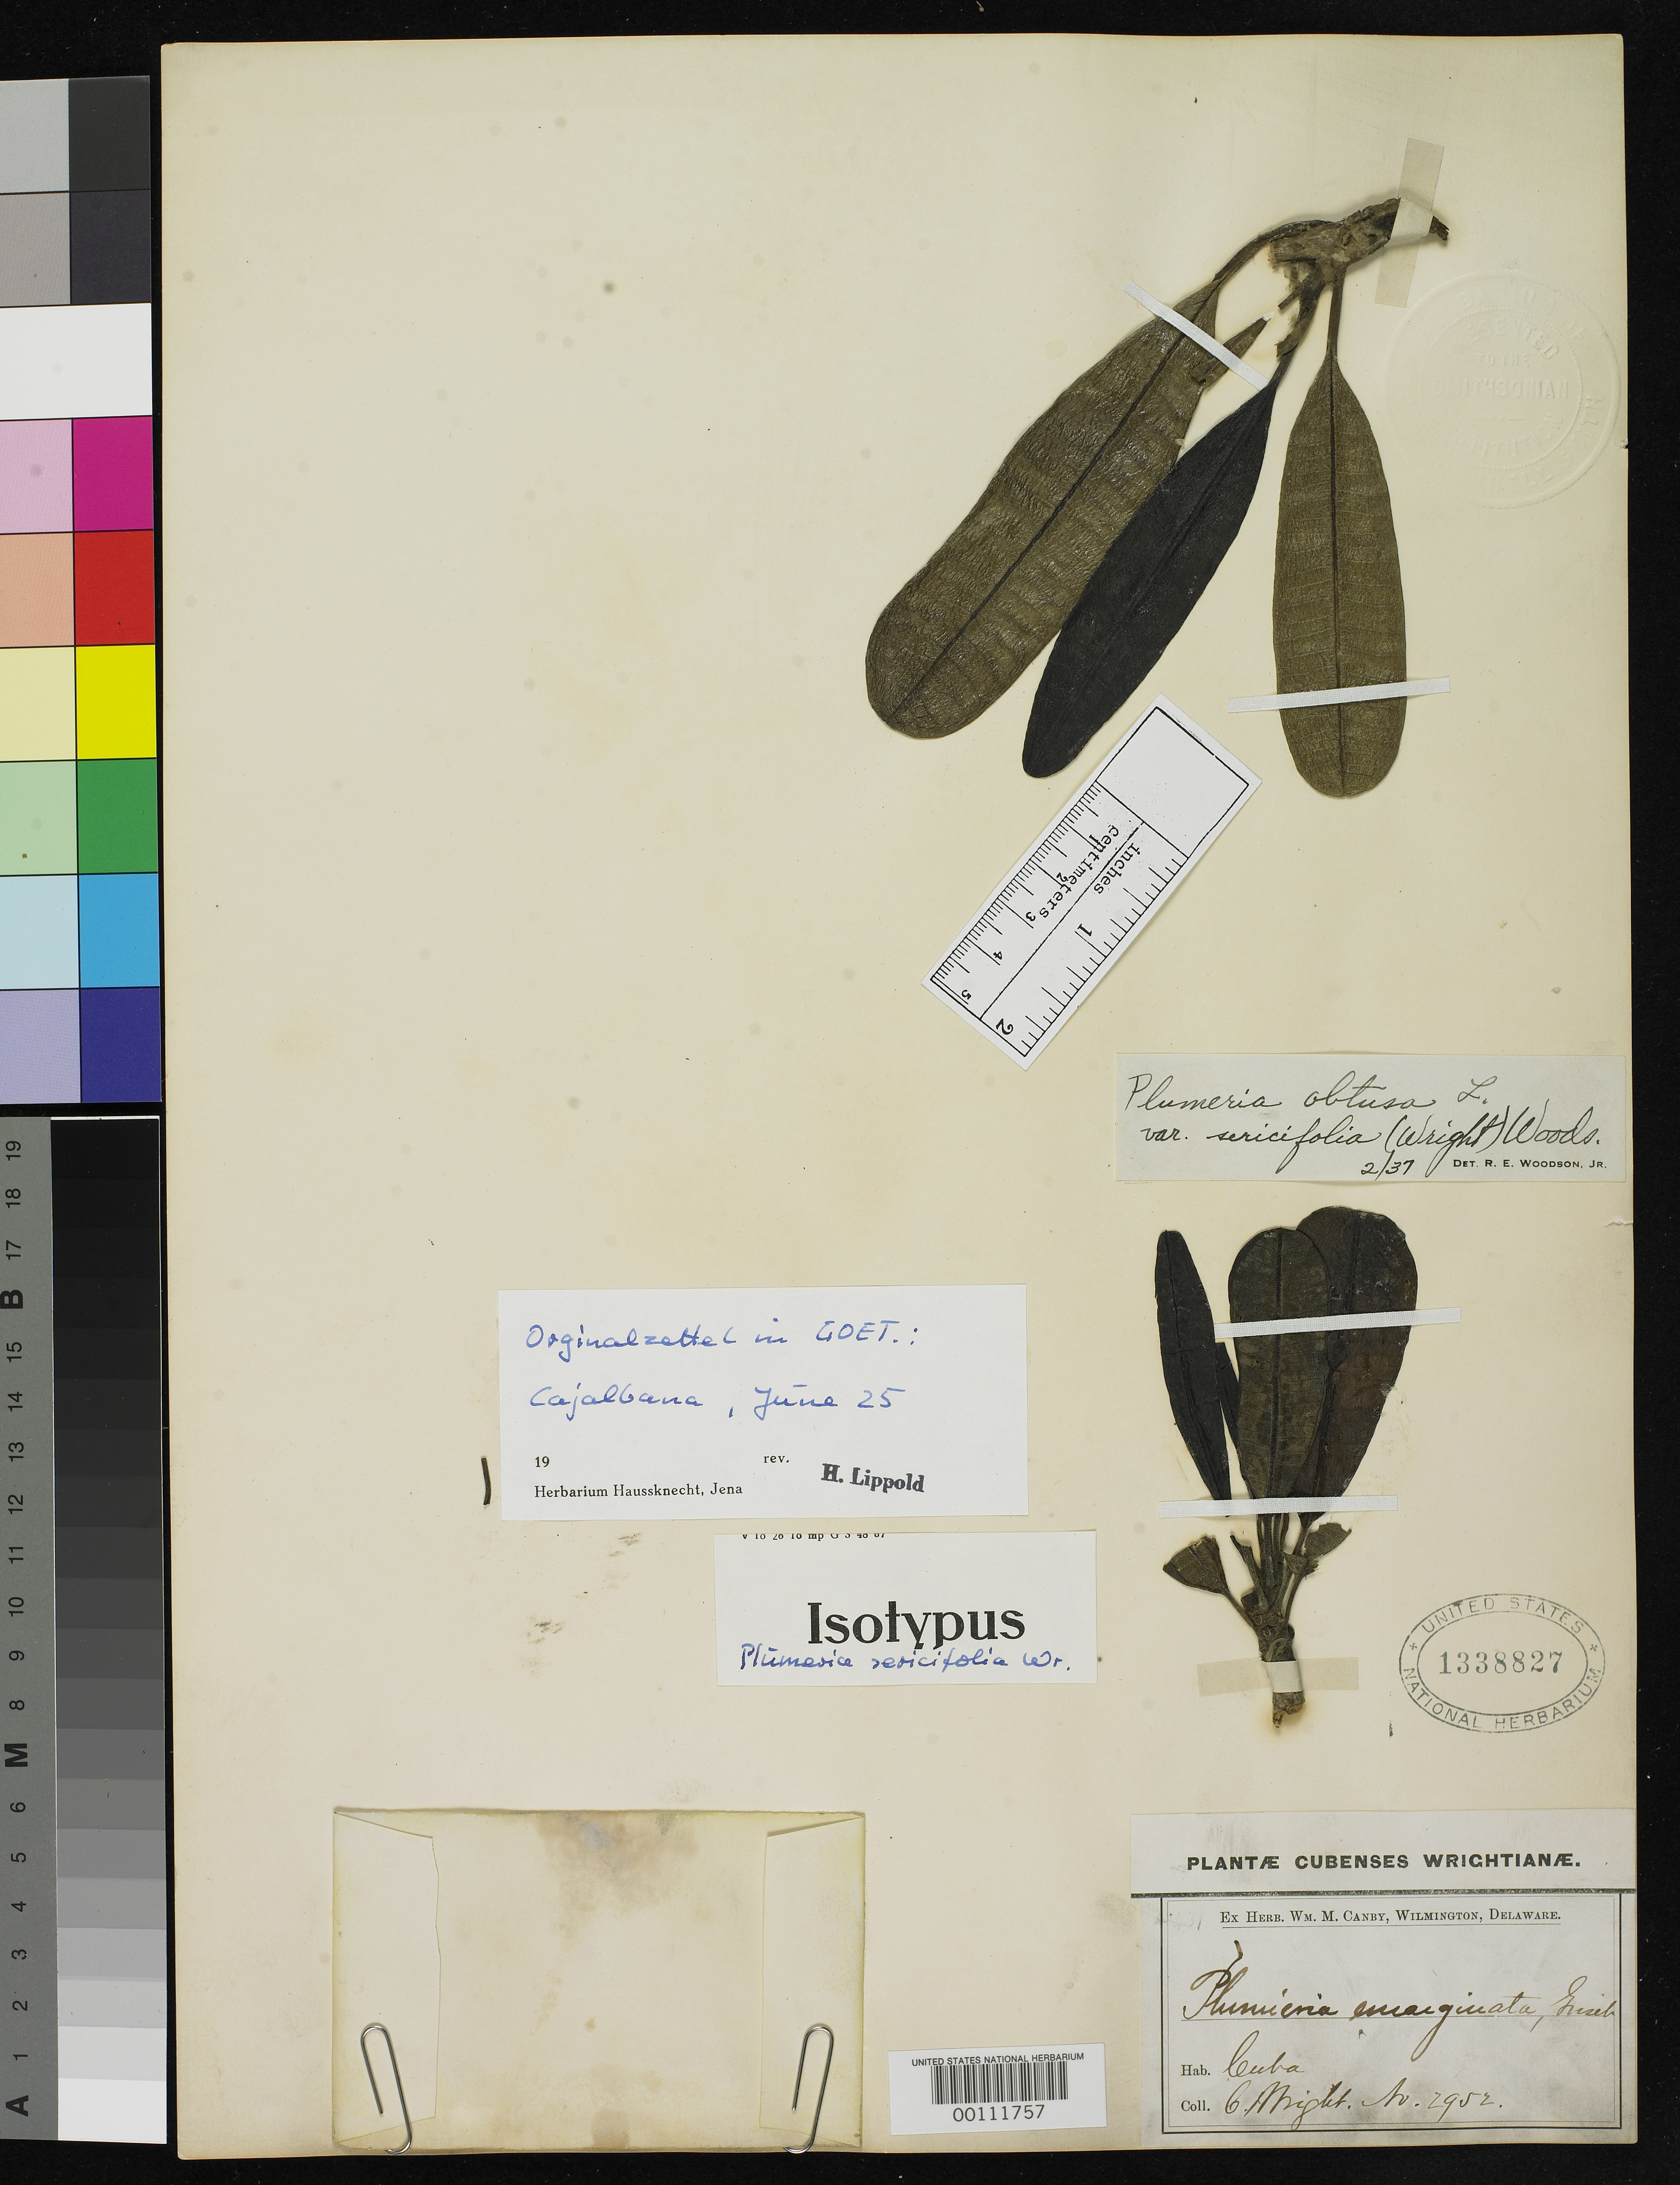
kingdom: Plantae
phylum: Tracheophyta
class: Magnoliopsida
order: Gentianales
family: Apocynaceae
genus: Plumeria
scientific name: Plumeria sericifolia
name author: C. Wright ex Griseb.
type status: Isotype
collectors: C. Wright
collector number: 2952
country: Cuba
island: Greater Antilles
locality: Near Cajalbana; alt. 14 ft.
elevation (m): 4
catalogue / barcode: US 1338827